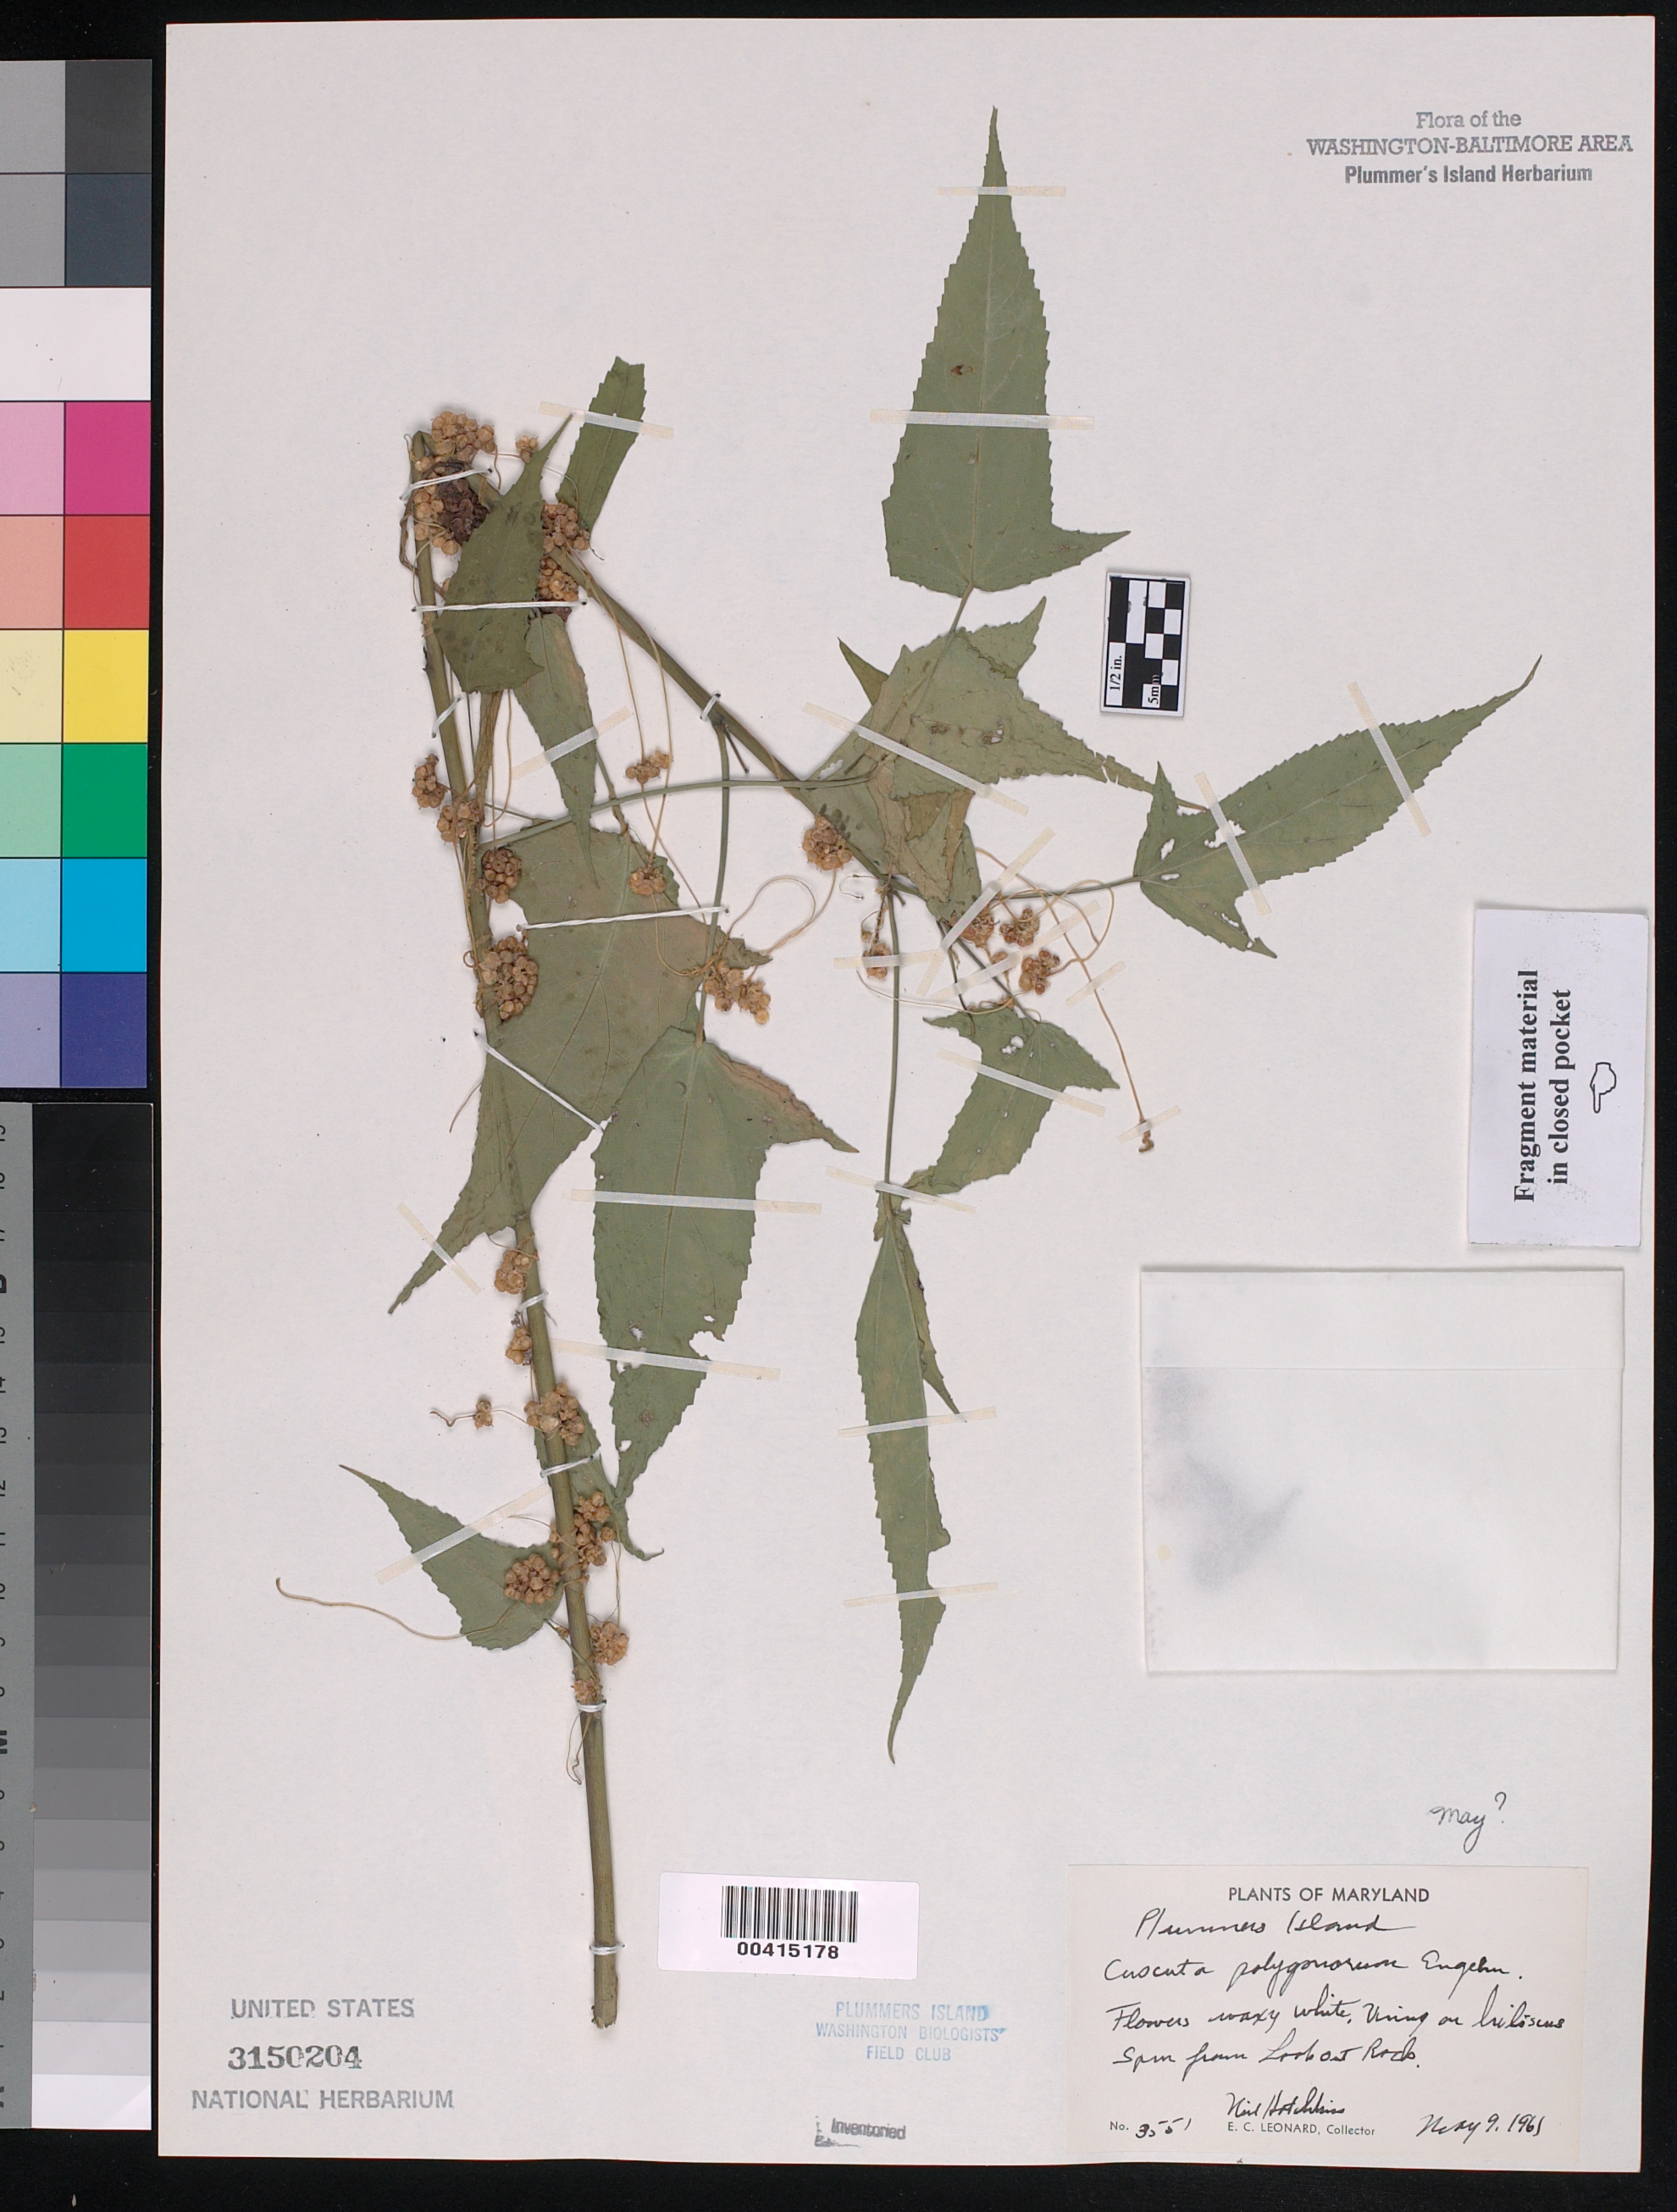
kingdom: Plantae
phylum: Tracheophyta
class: Magnoliopsida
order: Solanales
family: Convolvulaceae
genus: Cuscuta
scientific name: Cuscuta polygonorum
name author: Engelm.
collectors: E. C. Leonard & N. Hotchkiss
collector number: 3551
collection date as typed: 09 May 1961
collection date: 1961-05-09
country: United States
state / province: Maryland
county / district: Montgomery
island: Plummers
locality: Plummer's Island; Spur from Lookout Rock C. & O. Canal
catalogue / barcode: US 3150204